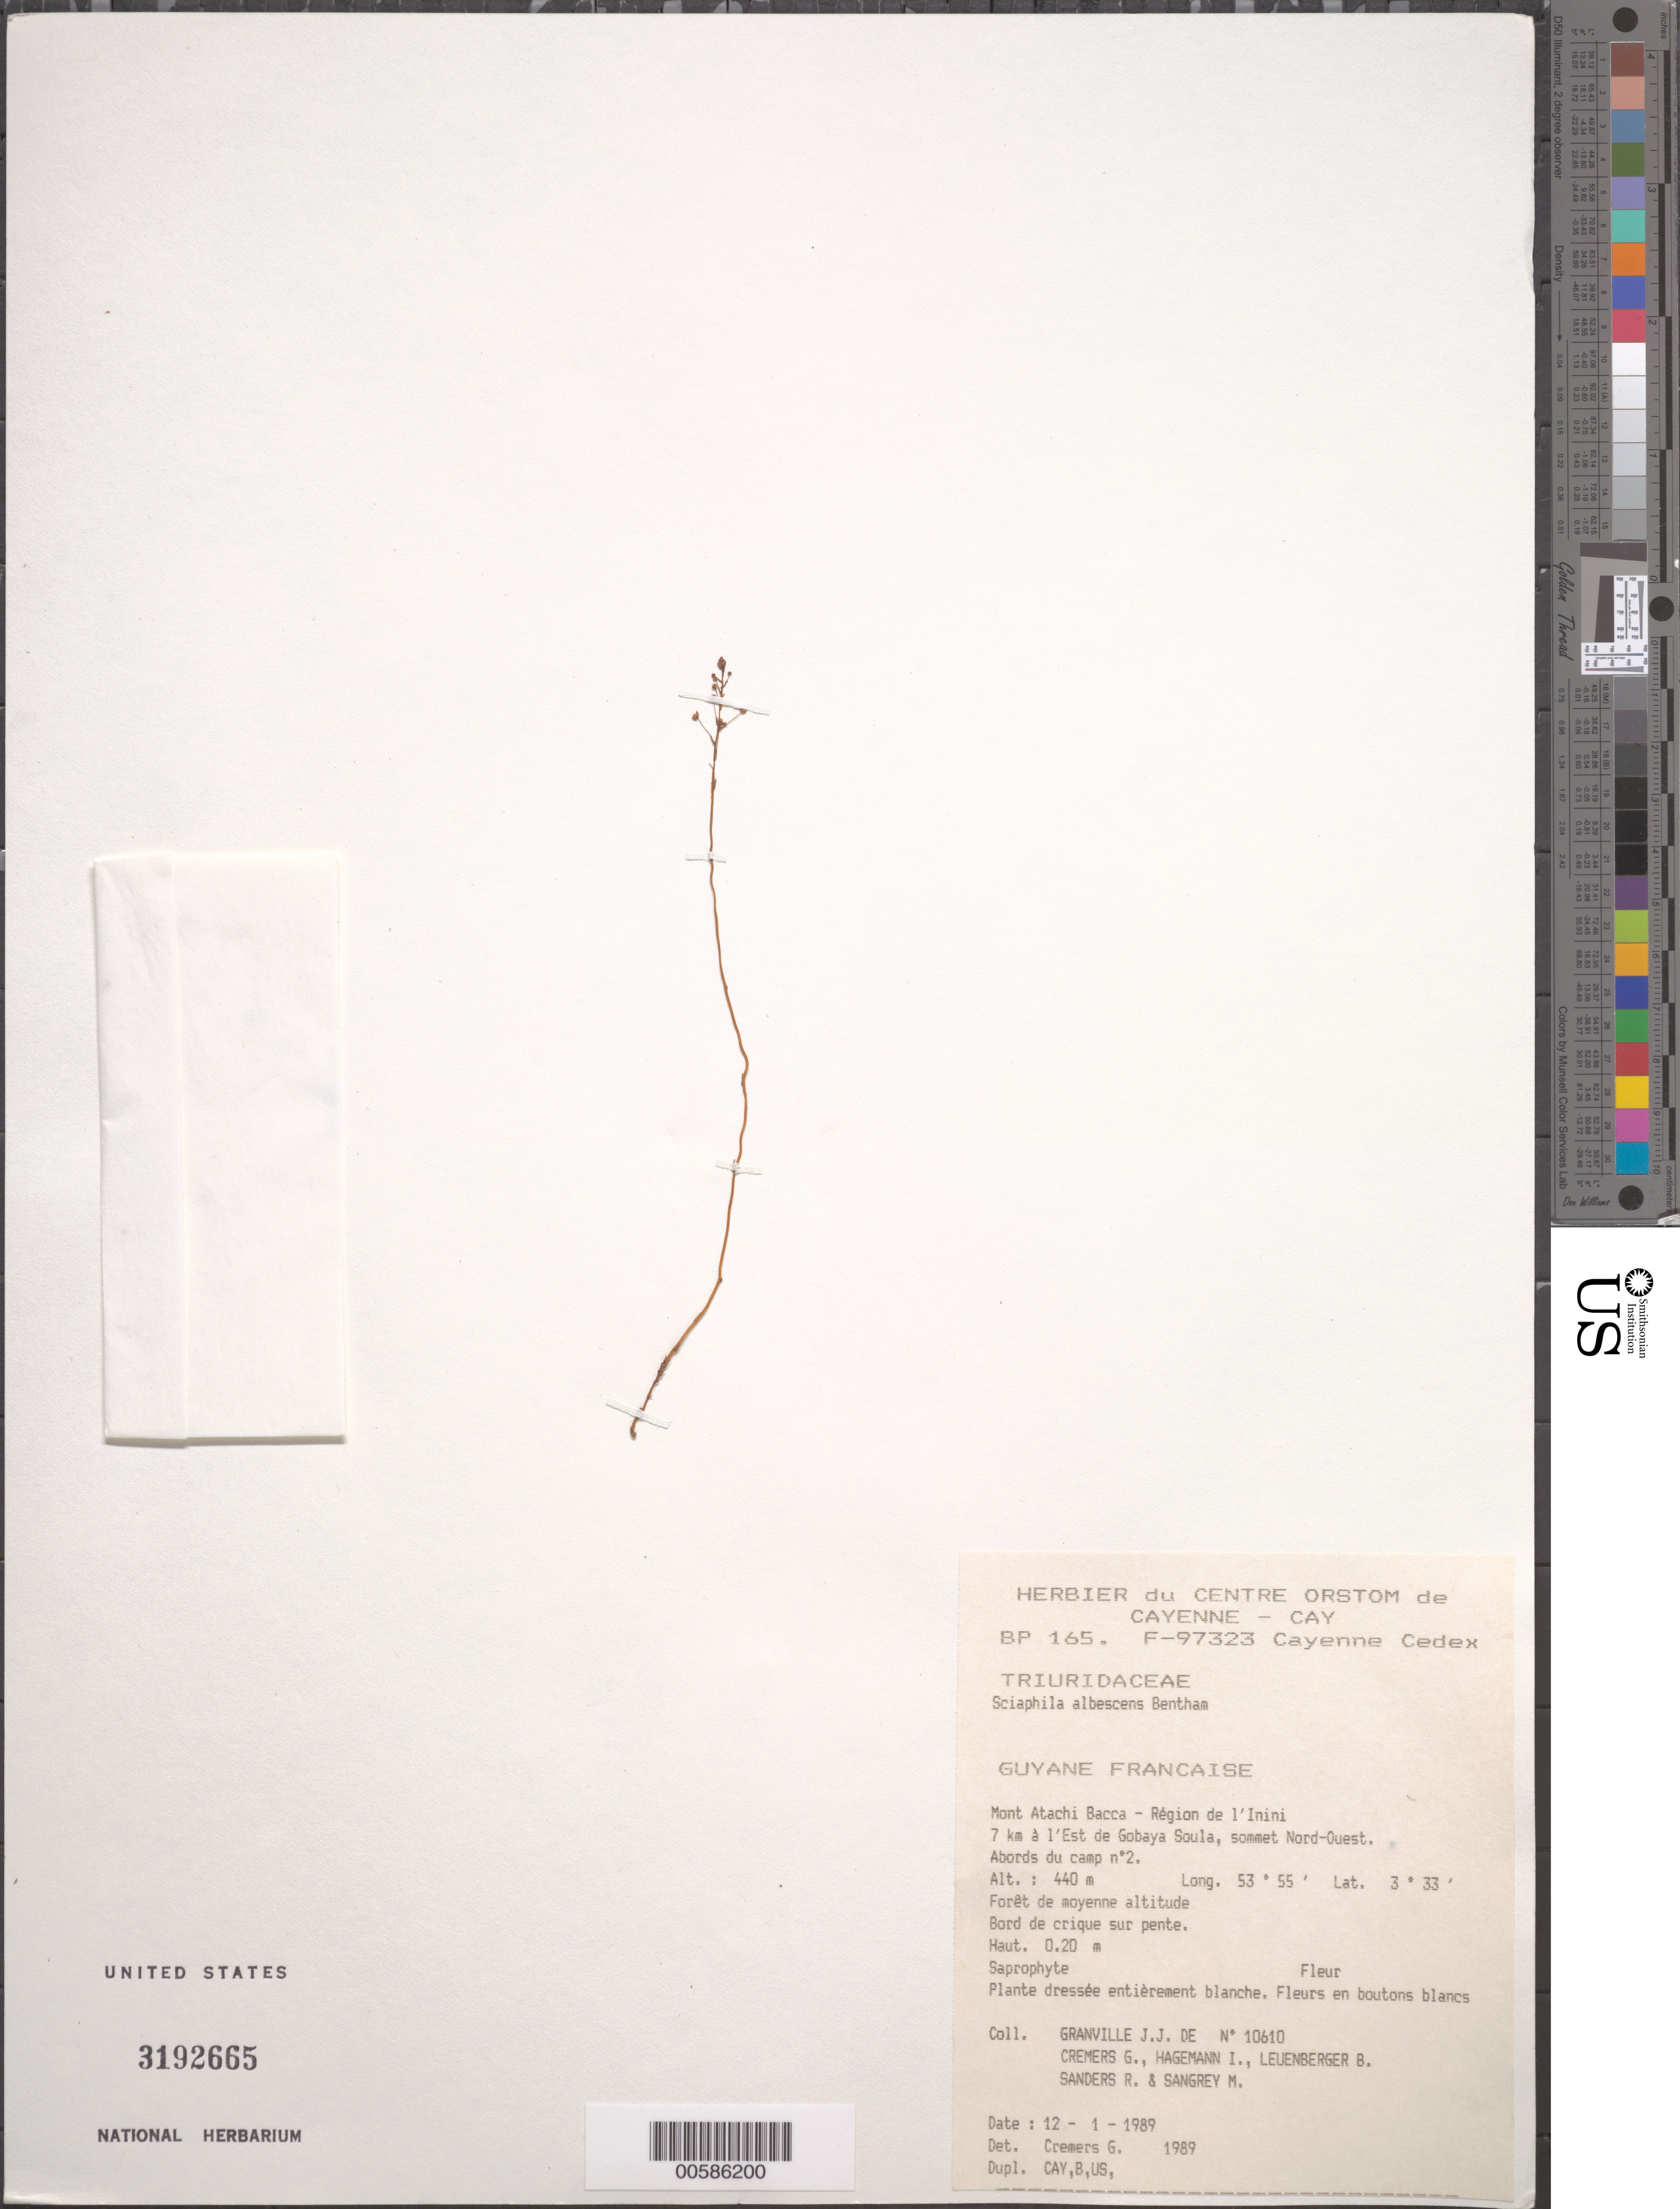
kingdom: Plantae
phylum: Tracheophyta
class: Liliopsida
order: Pandanales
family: Triuridaceae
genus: Sciaphila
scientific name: Sciaphila albescens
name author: Benth.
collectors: J.-J. de Granville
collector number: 10610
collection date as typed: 12 Jan 1989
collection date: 1989-01-12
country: French Guiana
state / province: Cayenne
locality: Mont atachi bacca, region de l'inini. [arrondissement is questionable; locality is in saint-laurent-du-maroni arrondissement.]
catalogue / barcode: US 3192665